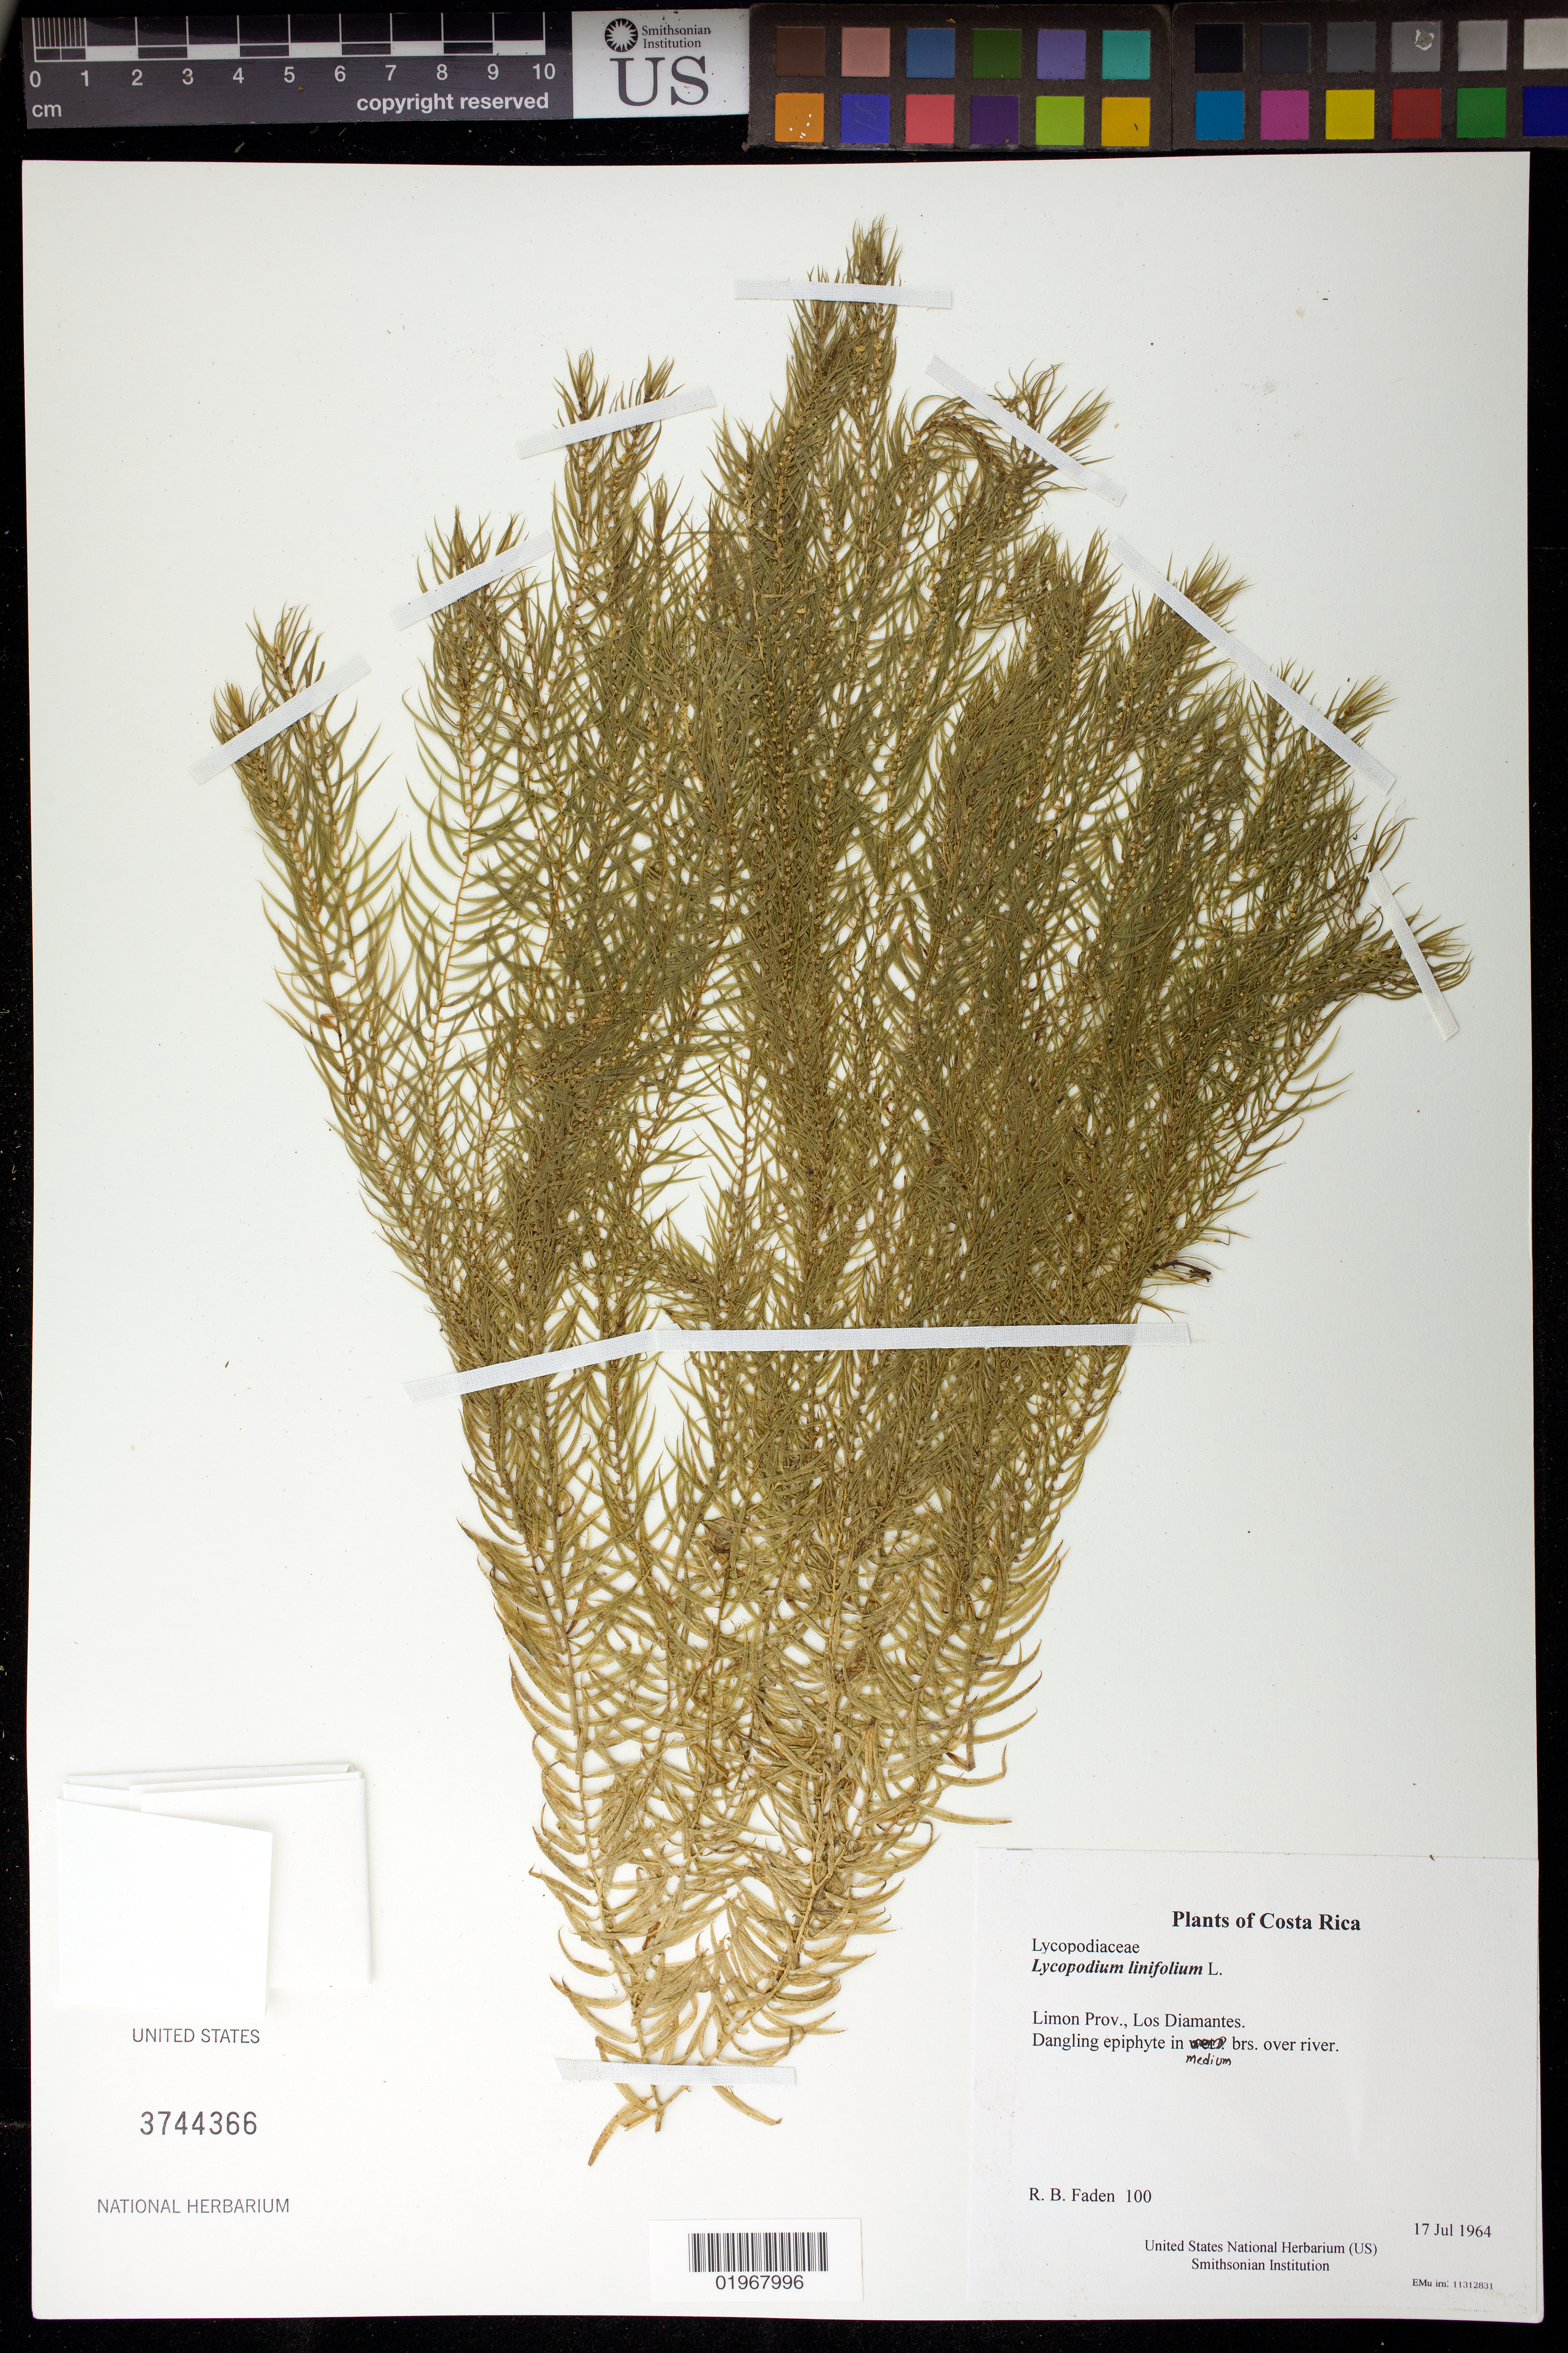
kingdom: Plantae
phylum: Tracheophyta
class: Lycopodiopsida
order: Lycopodiales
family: Lycopodiaceae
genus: Phlegmariurus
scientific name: Phlegmariurus linifolius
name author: (L.) B. Øllg.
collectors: R. B. Faden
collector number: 100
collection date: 1964-07-17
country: Costa Rica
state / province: Limon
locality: Los Diamantes.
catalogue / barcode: US 3744366